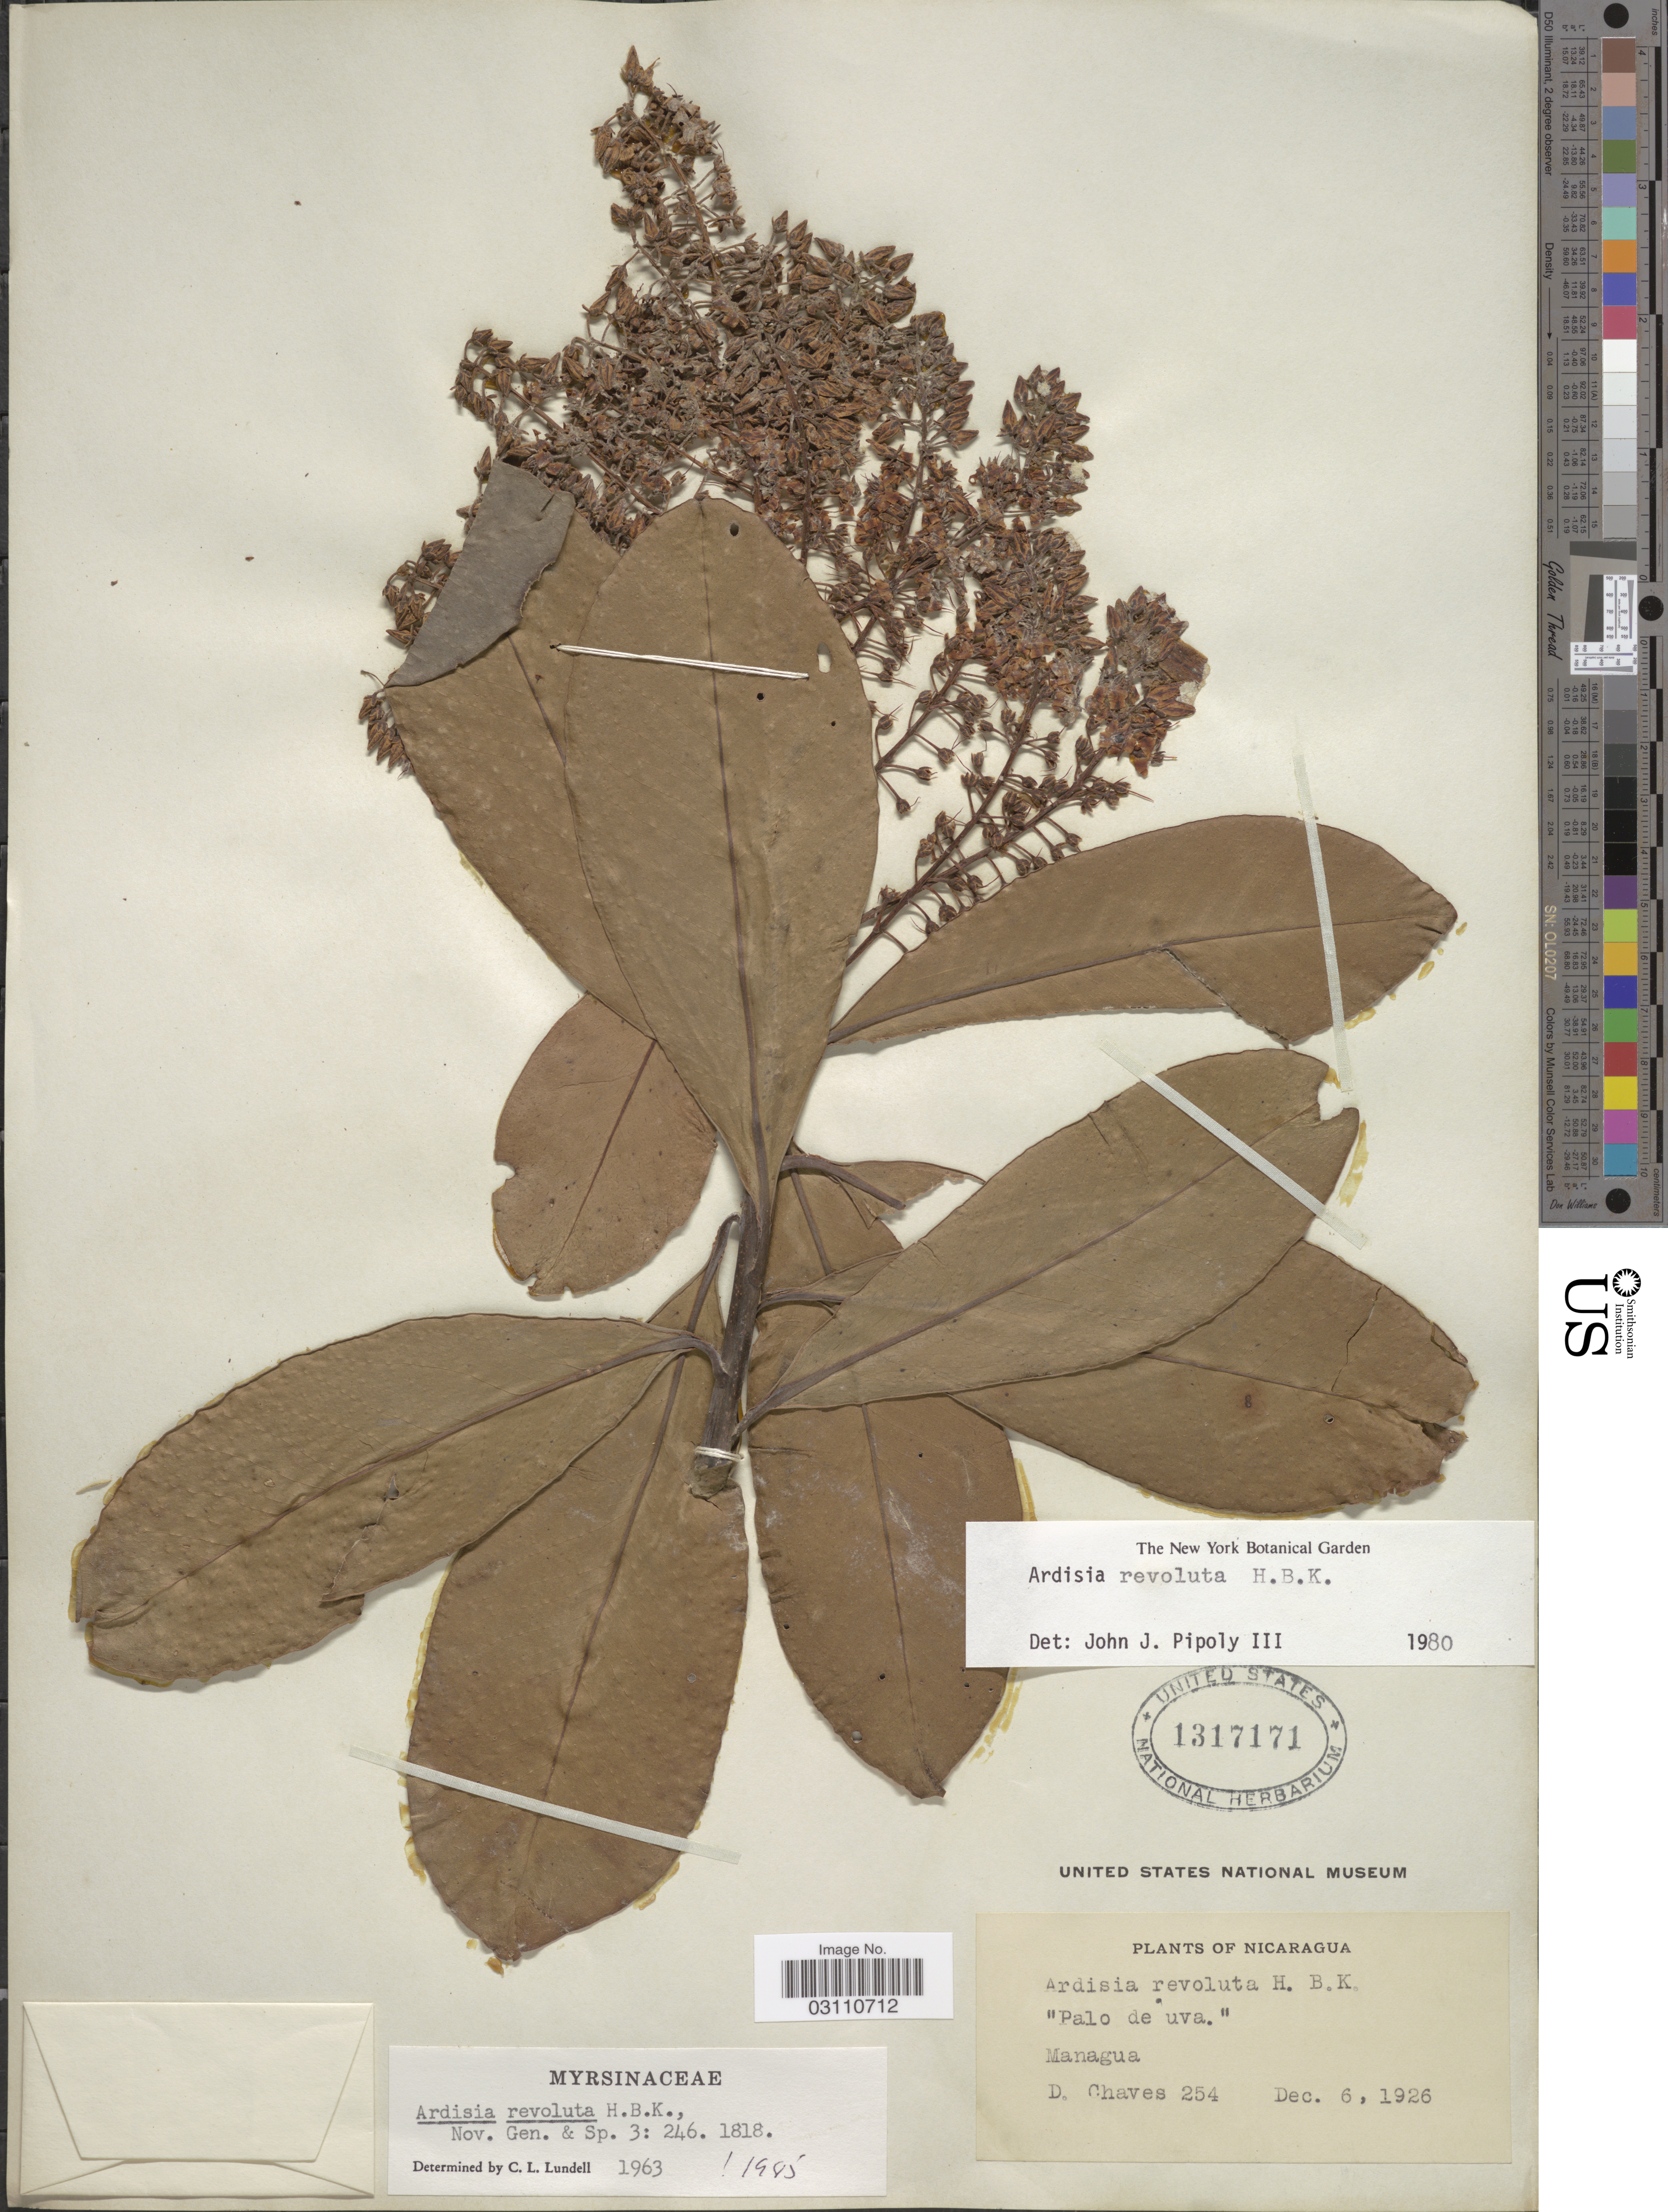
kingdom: Plantae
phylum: Tracheophyta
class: Magnoliopsida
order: Ericales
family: Primulaceae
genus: Ardisia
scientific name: Ardisia revoluta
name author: Kunth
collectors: D. Chaves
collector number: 251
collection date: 1926-12-06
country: Nicaragua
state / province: Managua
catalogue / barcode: US 1317171